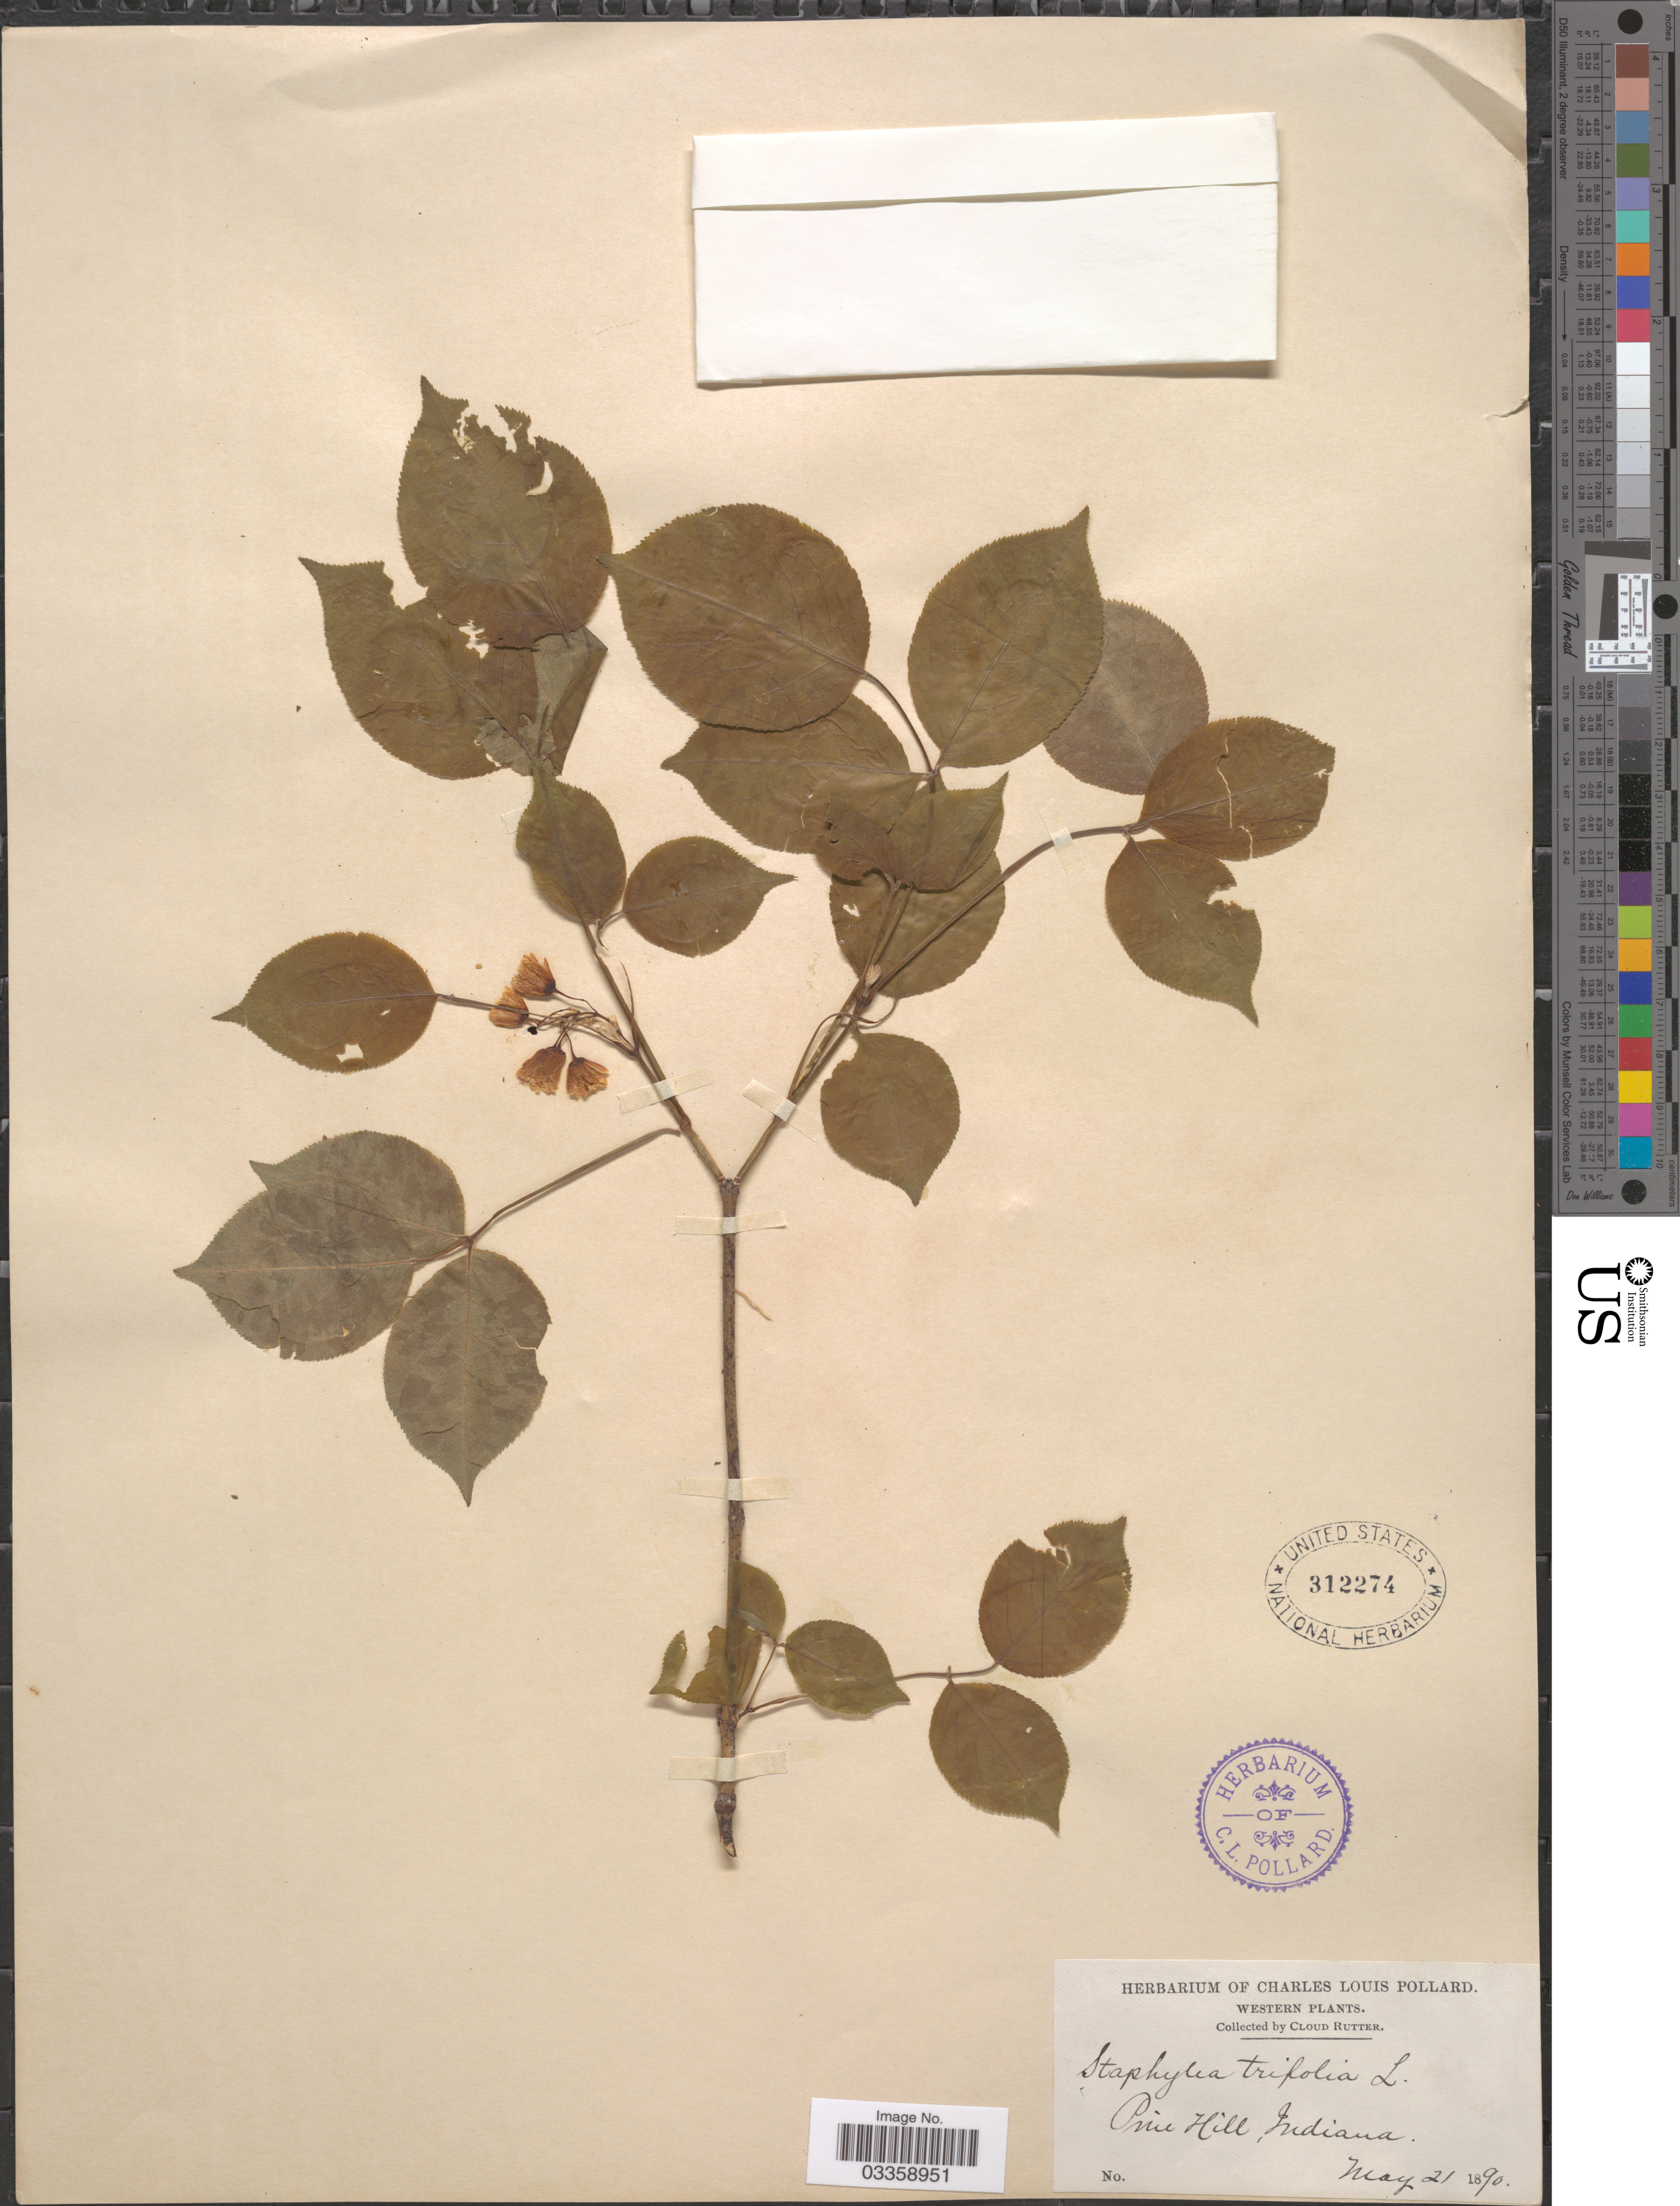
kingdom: Plantae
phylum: Tracheophyta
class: Magnoliopsida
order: Crossosomatales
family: Staphyleaceae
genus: Staphylea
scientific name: Staphylea trifolia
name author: L.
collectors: C. Rutter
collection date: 1890-05-21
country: United States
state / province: Indiana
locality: Western. Pine Hill.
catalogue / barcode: US 312274